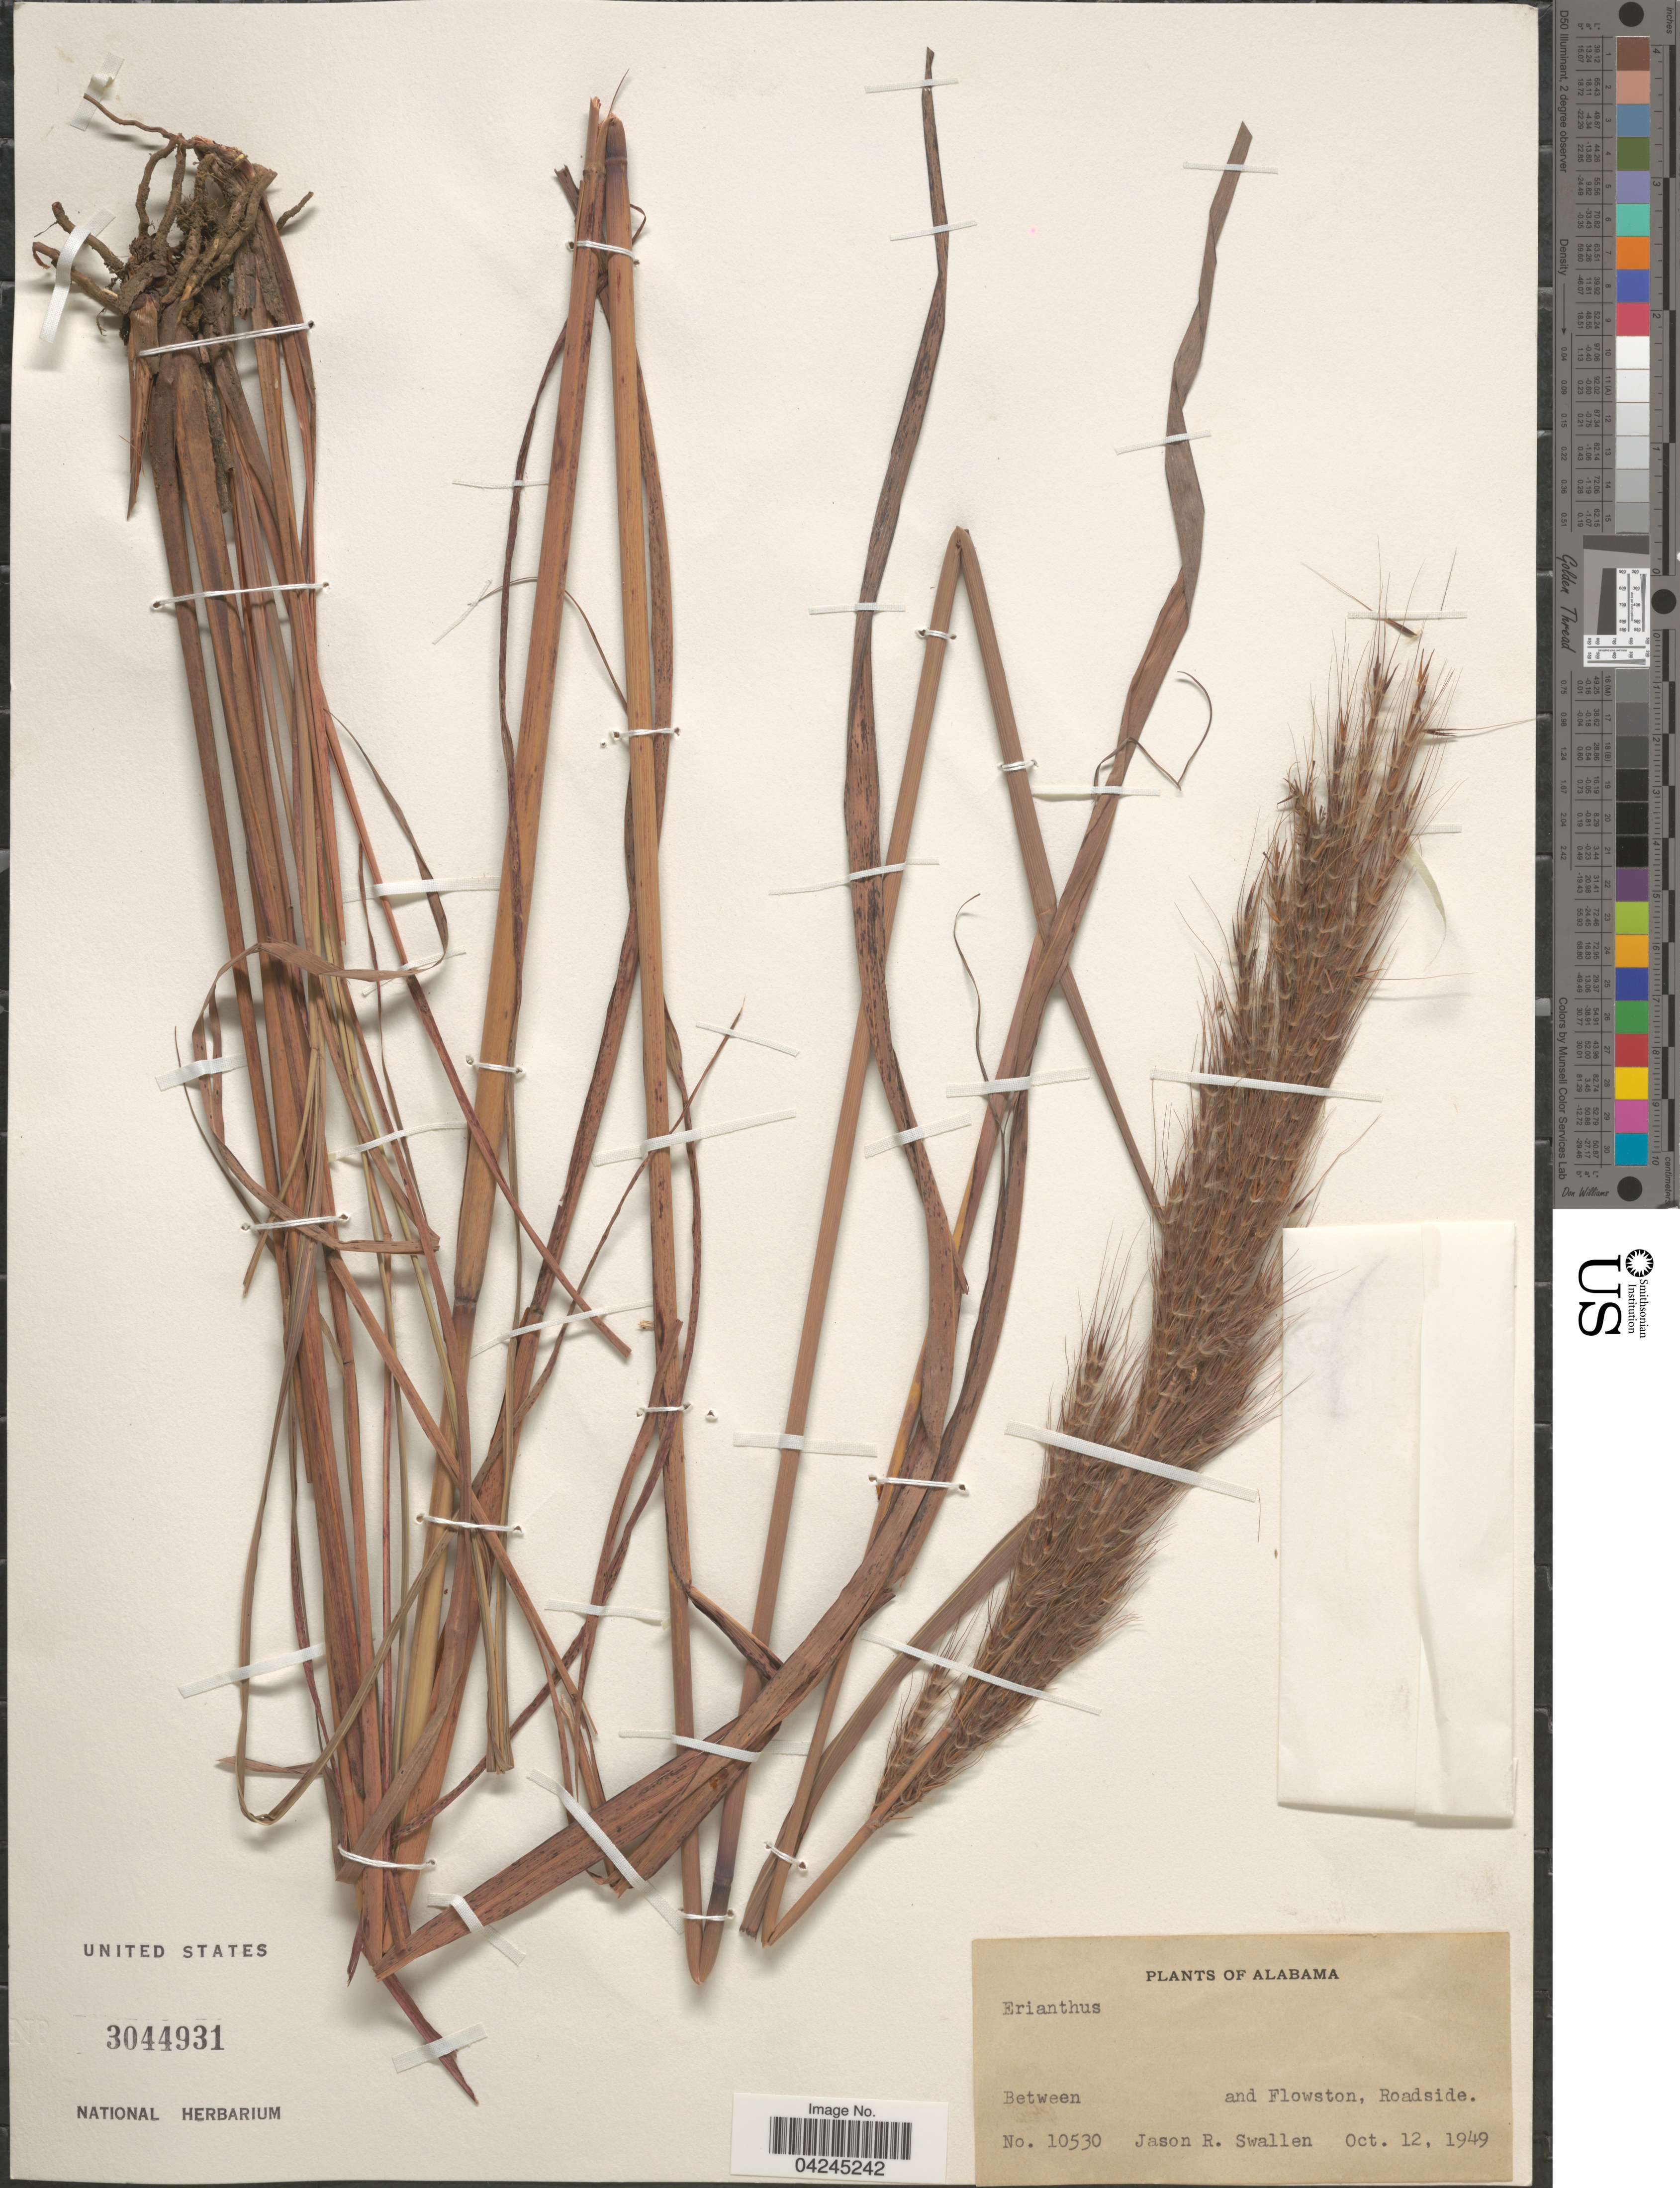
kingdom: Plantae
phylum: Tracheophyta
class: Liliopsida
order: Poales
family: Poaceae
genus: Erianthus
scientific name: Erianthus sp.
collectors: J. R. Swallen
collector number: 10530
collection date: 1949-10-12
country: United States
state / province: Alabama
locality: Between and Flowston, Roadside.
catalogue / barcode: US 3044931